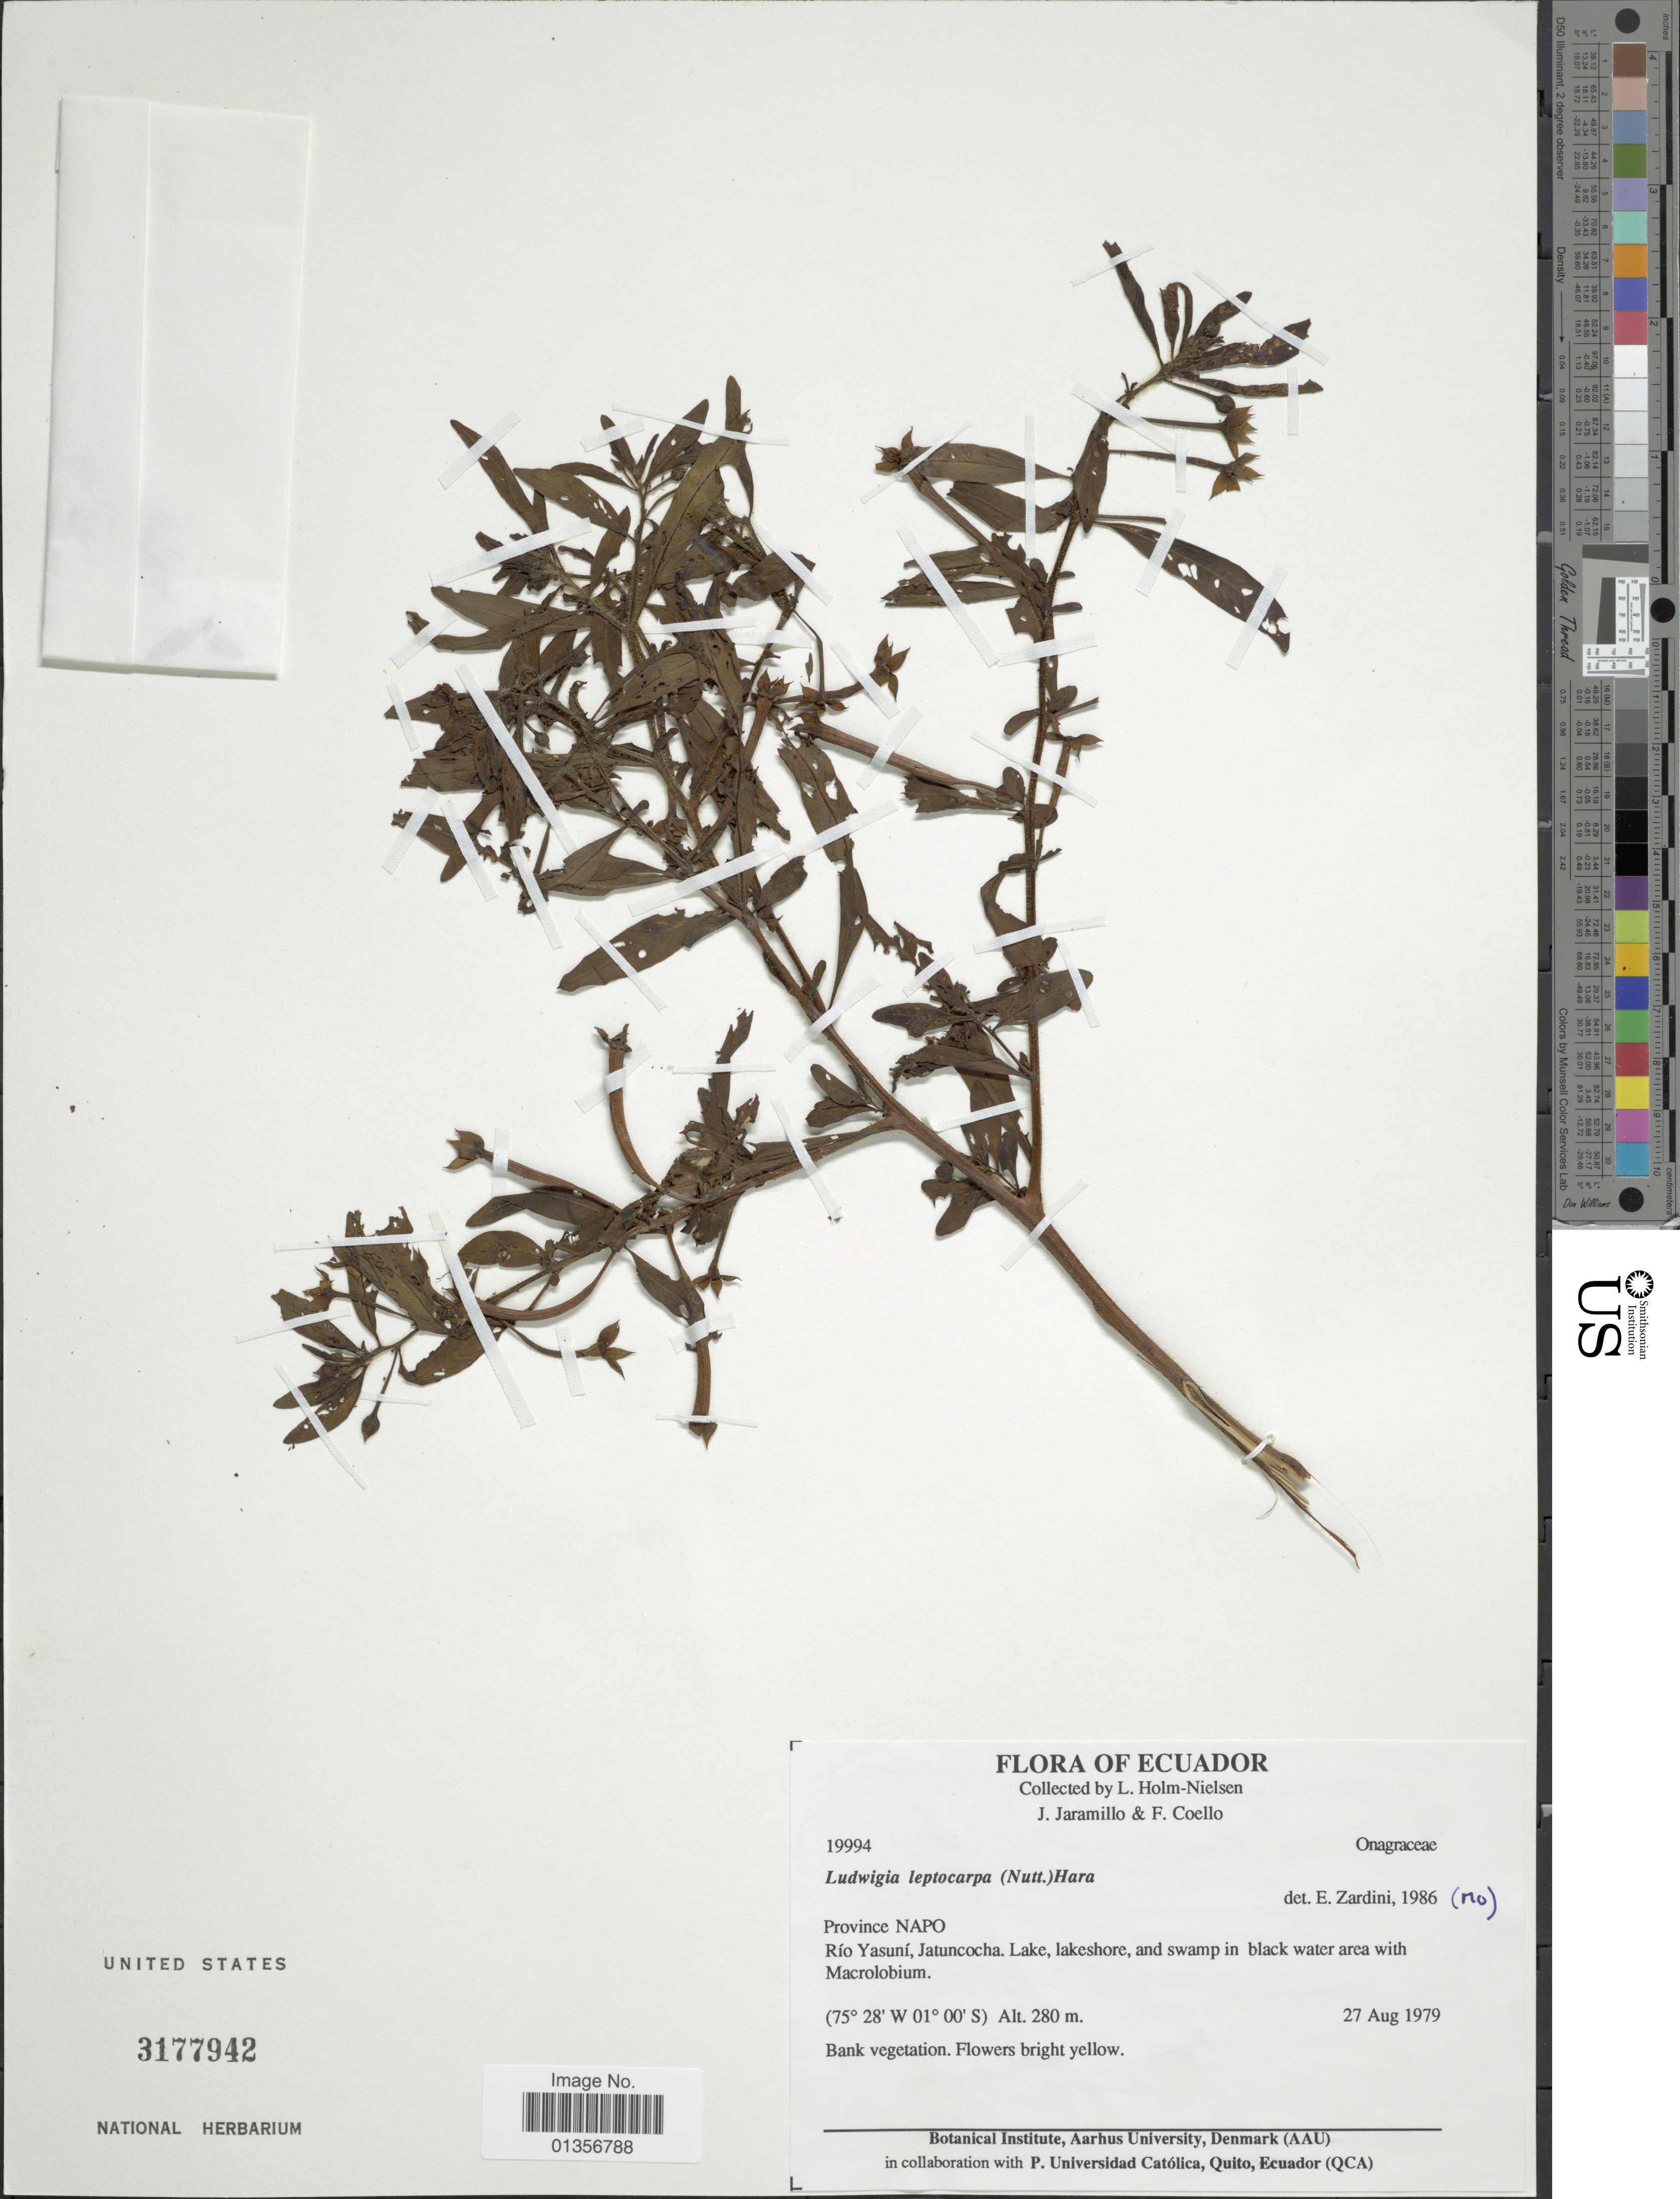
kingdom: Plantae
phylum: Tracheophyta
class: Magnoliopsida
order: Myrtales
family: Onagraceae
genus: Ludwigia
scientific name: Ludwigia leptocarpa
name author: (Nutt.) H. Hara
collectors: L. B. Holm-Nielsen, J. Jaramillo & F. Coello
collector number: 19994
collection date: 1979-08-27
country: Ecuador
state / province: Napo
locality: Río Yasuní. Jatuncocha. Lake, lakeshore, and swamp in black water area with Macrolobium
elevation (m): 280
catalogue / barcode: US 3177942